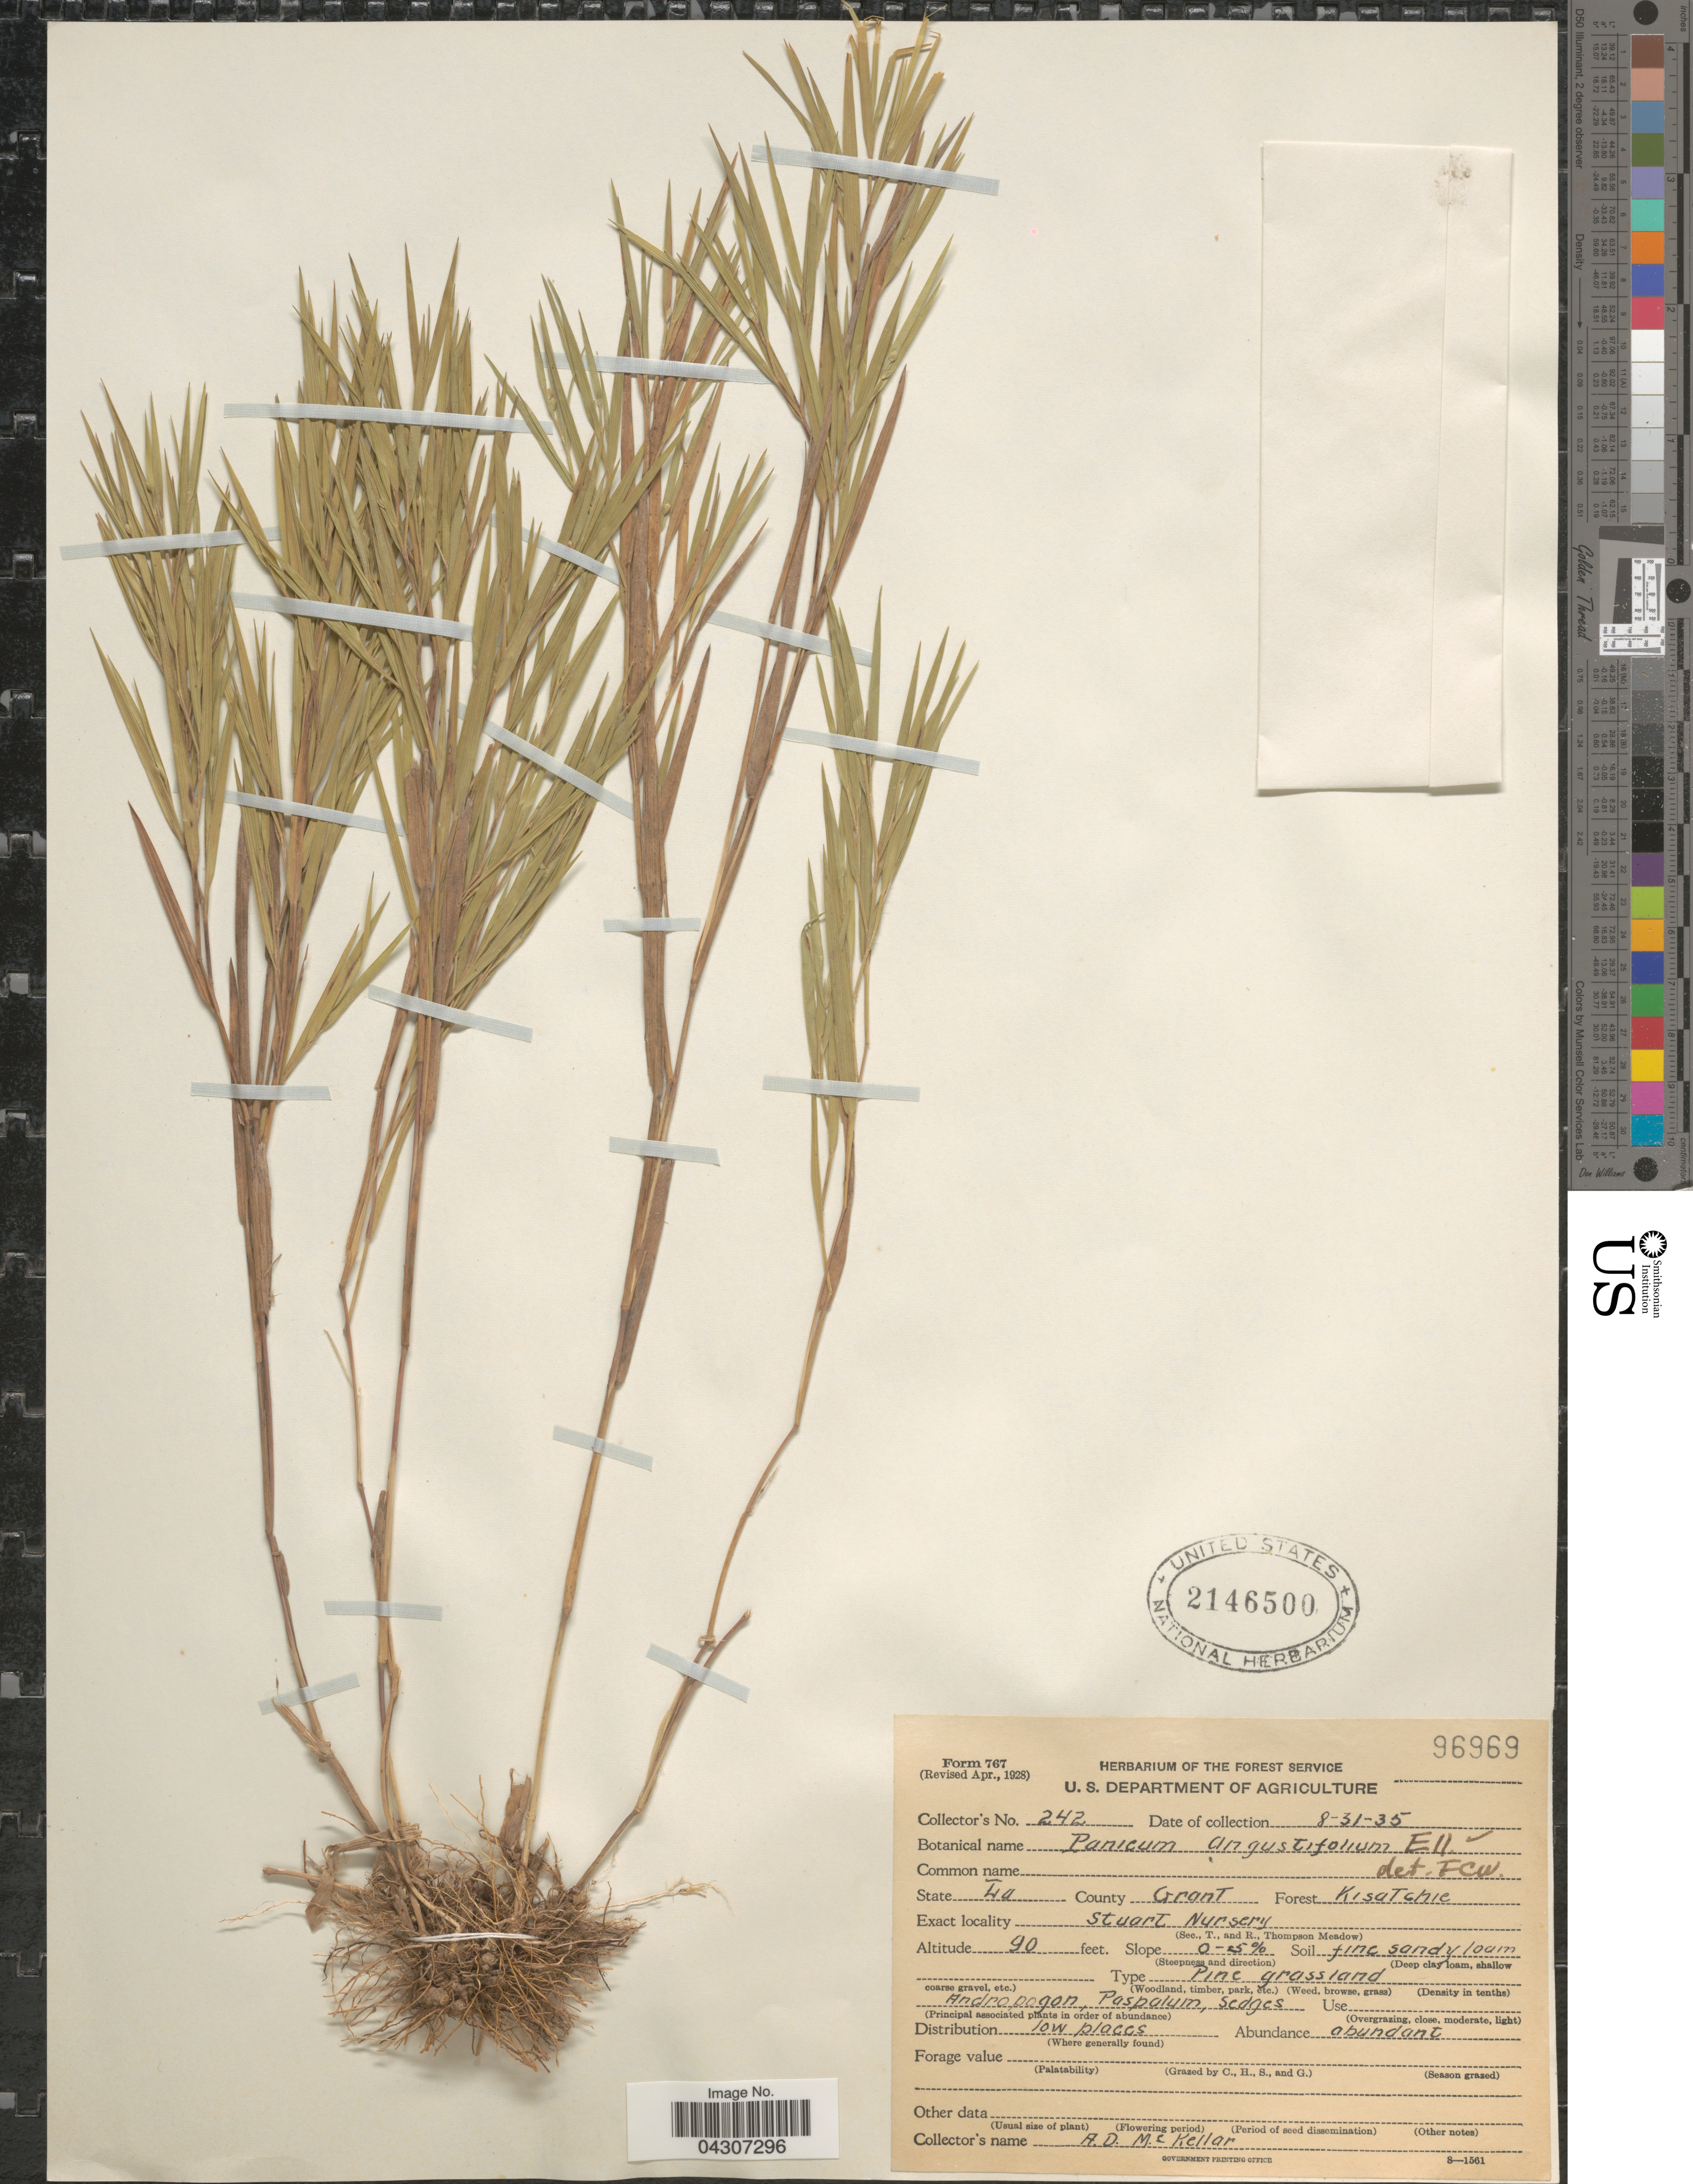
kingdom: Plantae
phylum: Tracheophyta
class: Liliopsida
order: Poales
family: Poaceae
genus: Dichanthelium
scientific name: Dichanthelium aciculare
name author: (Desv. ex Poir.) Gould & C.A. Clark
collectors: A. McKellar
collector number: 242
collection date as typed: Transcribed d/m/y: 31/8/35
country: United States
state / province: Louisiana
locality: County Grant. Forest Kisatchie. Stuart Nursery.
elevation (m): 27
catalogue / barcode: US 2146500